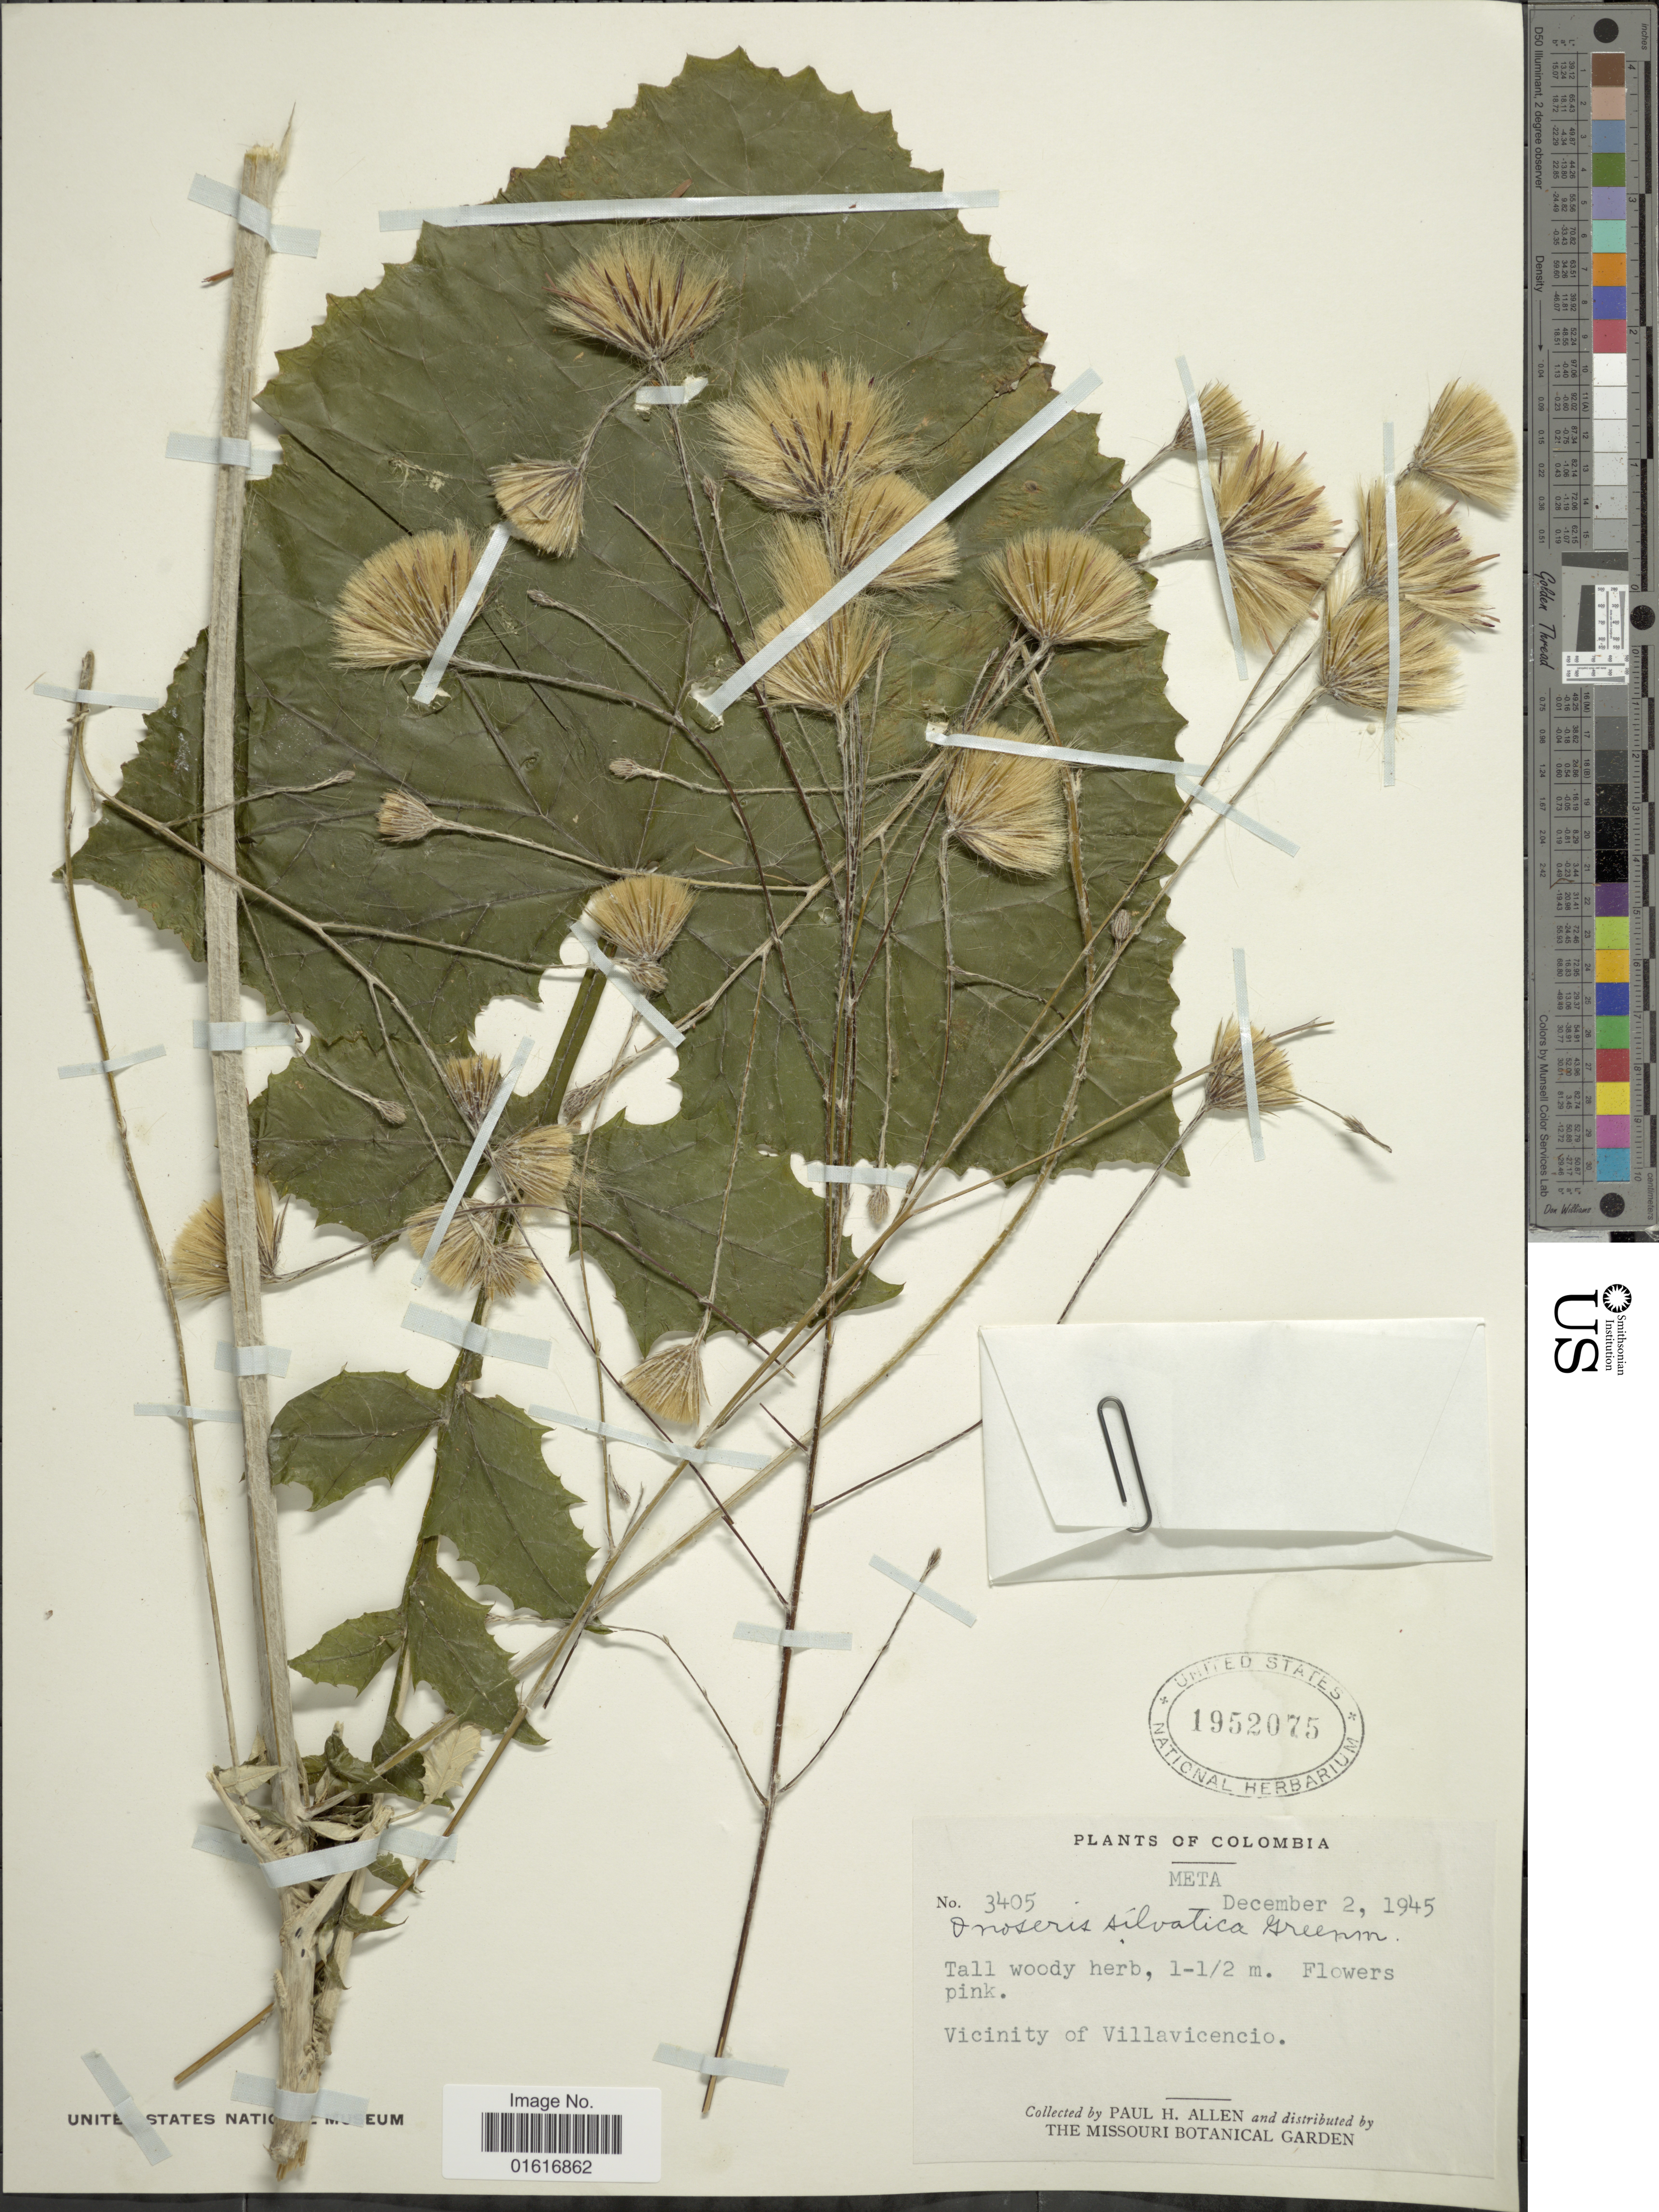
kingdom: Plantae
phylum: Tracheophyta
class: Magnoliopsida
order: Asterales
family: Asteraceae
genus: Onoseris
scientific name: Onoseris silvatica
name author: Greenm.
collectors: P. H. Allen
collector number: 3405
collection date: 1945-12-02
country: Colombia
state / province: Meta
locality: Vicinity of Villavicencio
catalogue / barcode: US 1952075